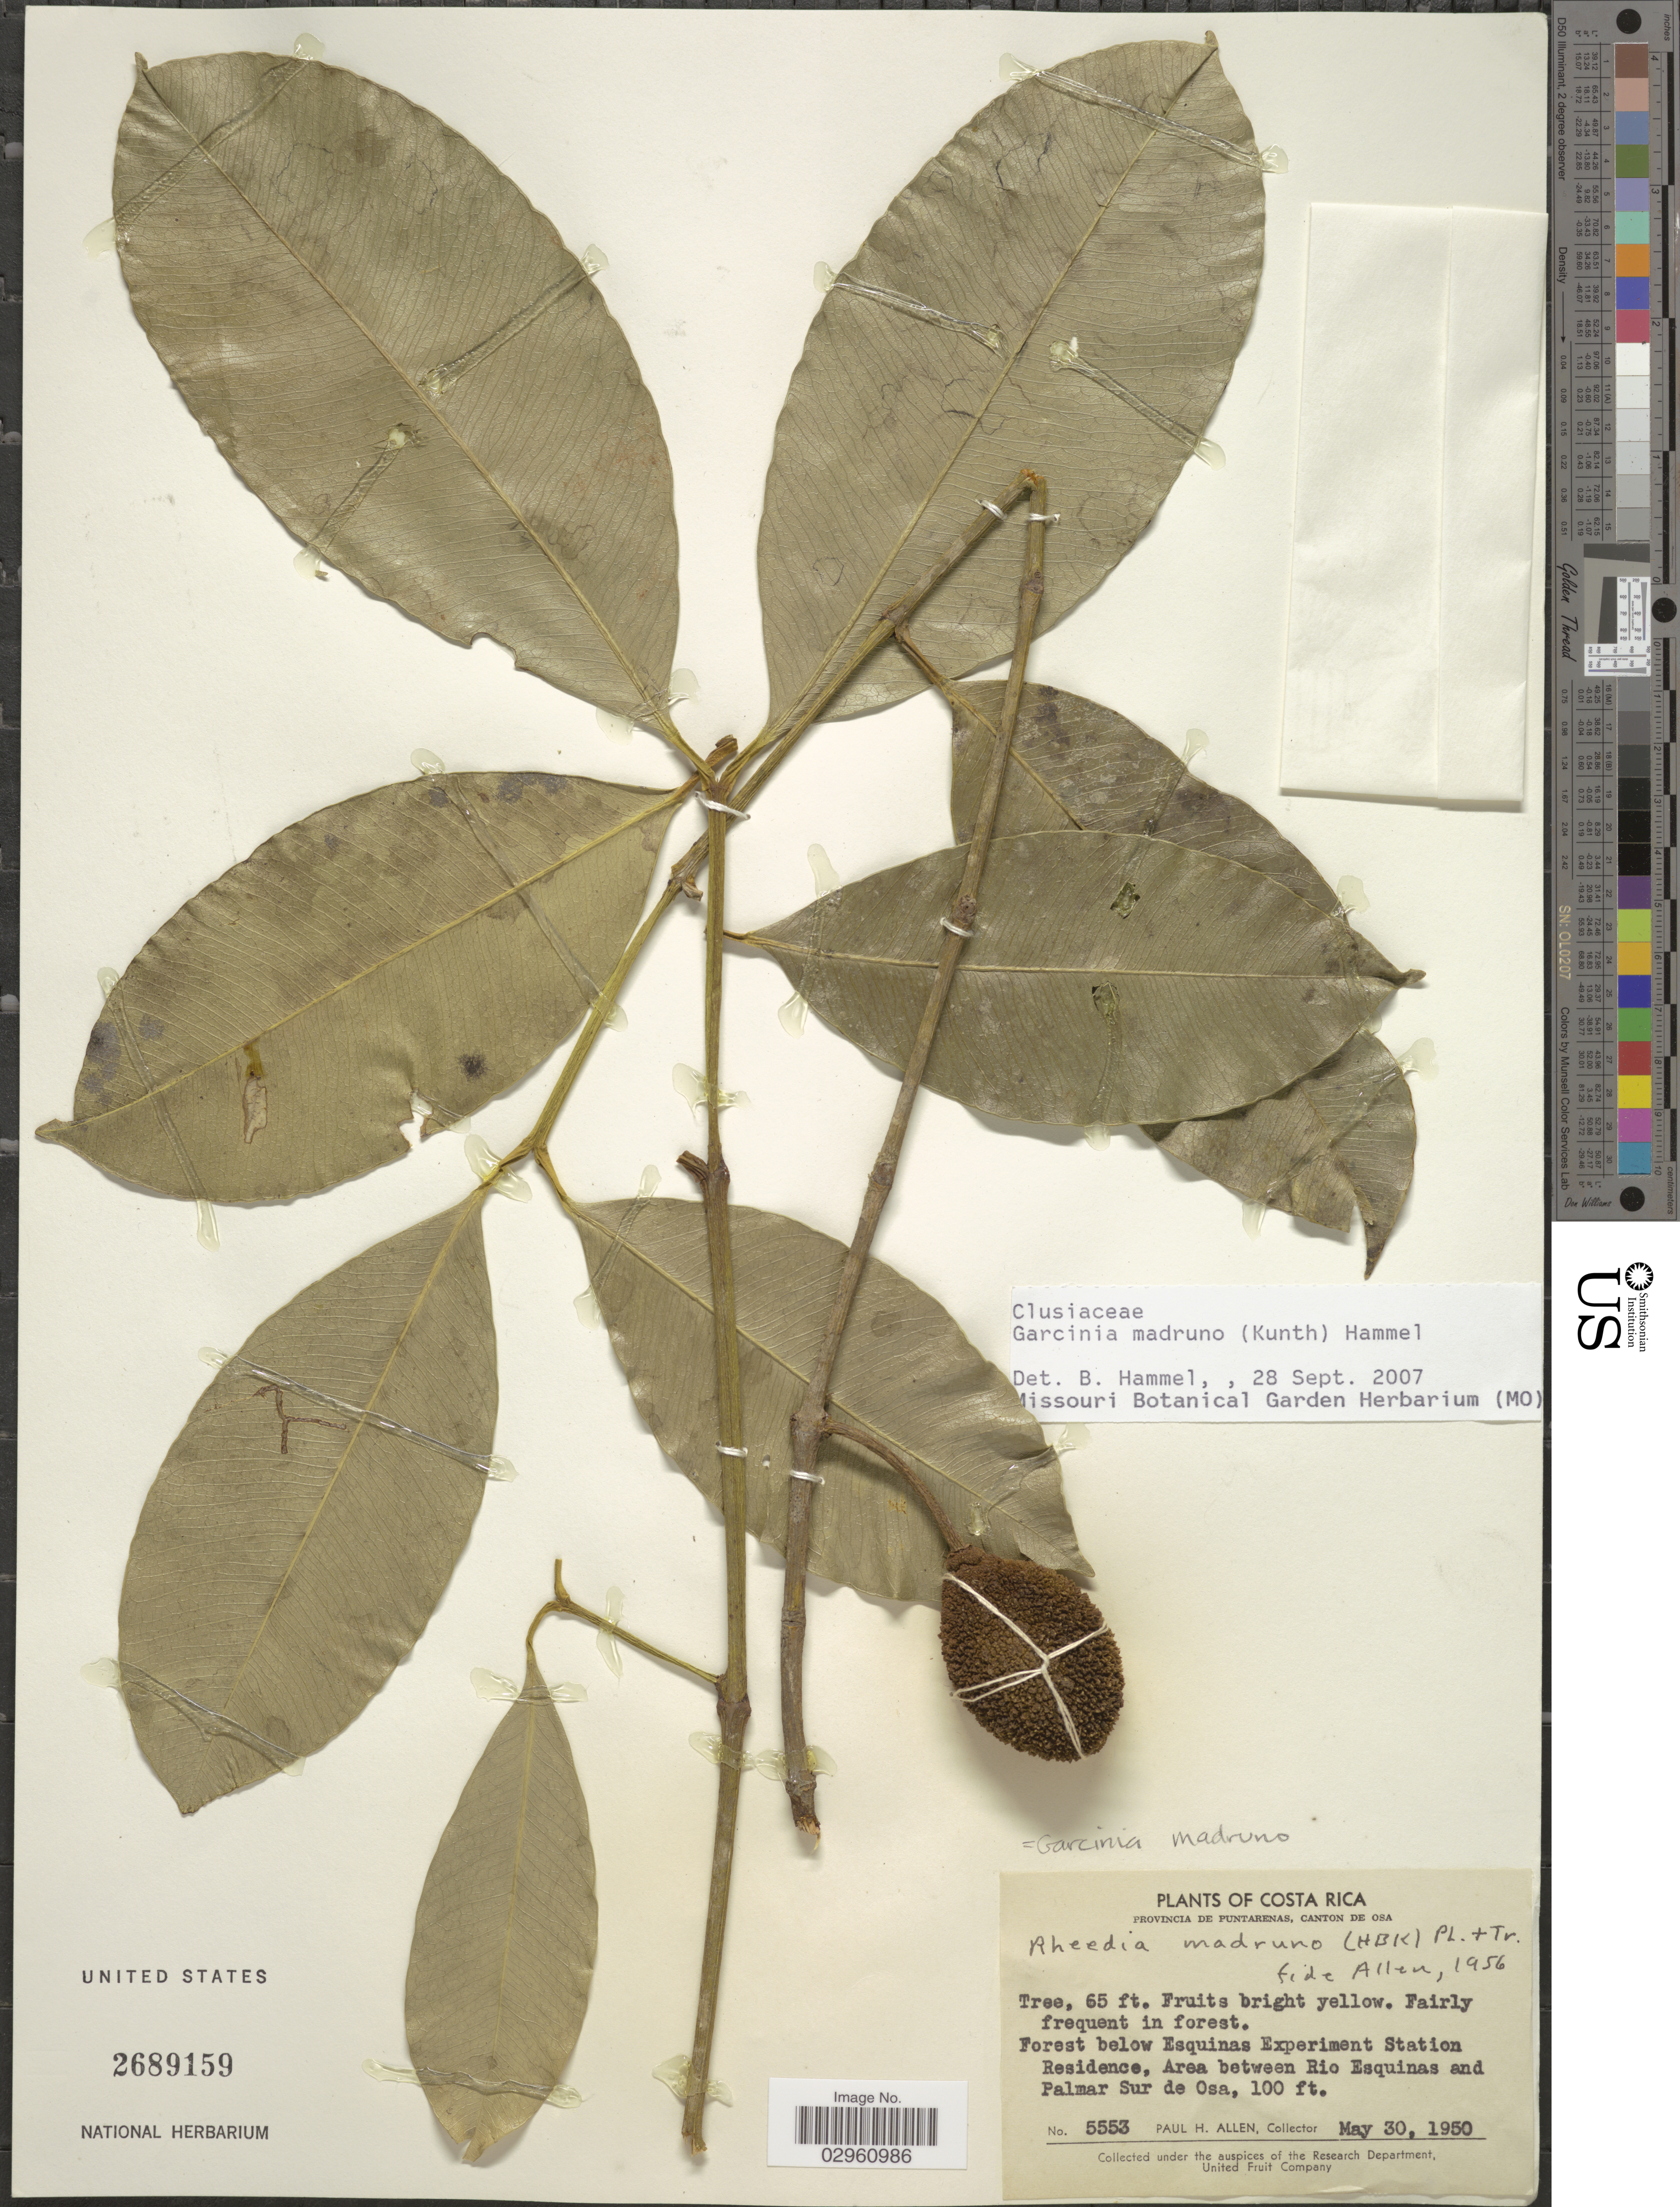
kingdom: Plantae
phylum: Tracheophyta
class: Magnoliopsida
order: Malpighiales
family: Clusiaceae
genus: Garcinia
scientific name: Garcinia madruno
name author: (Kunth) Hammel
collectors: P. H. Allen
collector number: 5553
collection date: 1950-05-30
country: Costa Rica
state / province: Puntarenas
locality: Provincia de Puntarenas, Canton de Osa. Forest below Esquinas Experiment Station Residence, Area between Rio Esquinas and Palmar Sur de Osa.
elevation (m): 30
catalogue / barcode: US 2689159